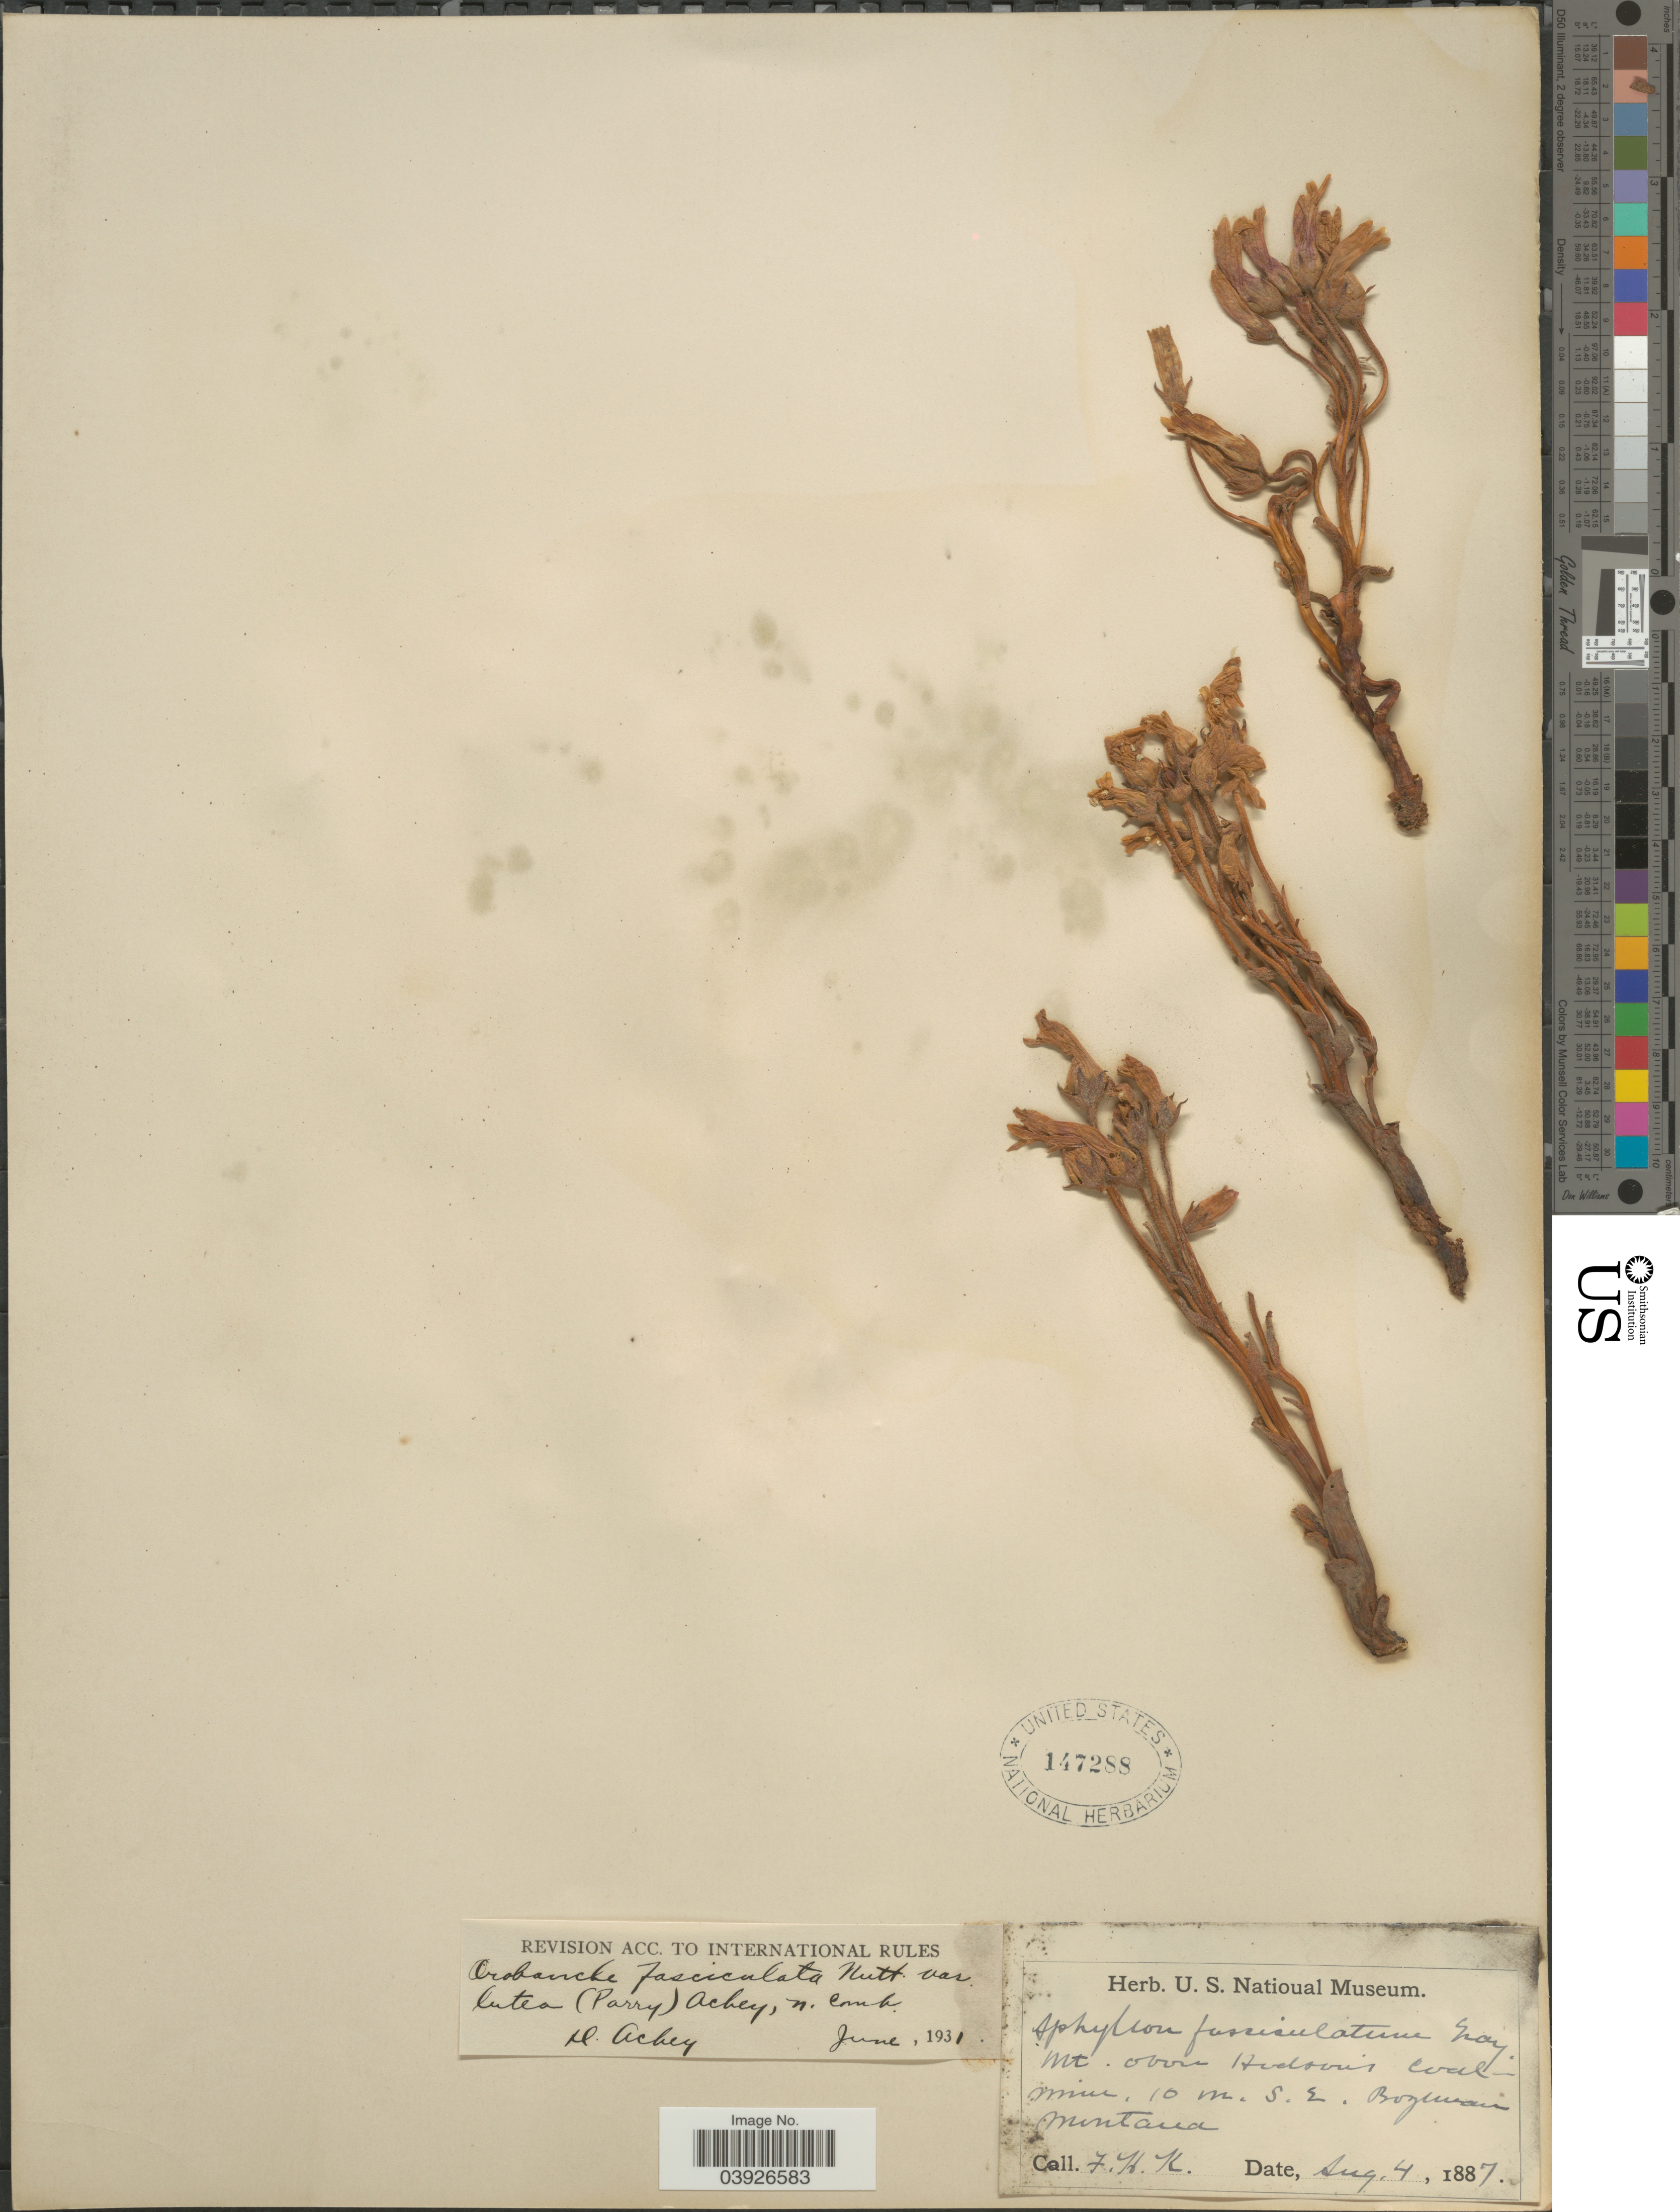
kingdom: Plantae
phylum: Tracheophyta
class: Magnoliopsida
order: Lamiales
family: Orobanchaceae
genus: Aphyllon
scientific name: Aphyllon fasciculatum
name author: (Nutt.) Torr. & A. Gray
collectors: F. H. K.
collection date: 1887-08-04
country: United States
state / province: Montana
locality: Mt. above Hudson's Coalmine, 10 m. S.E. Bozeman.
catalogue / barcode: US 147288